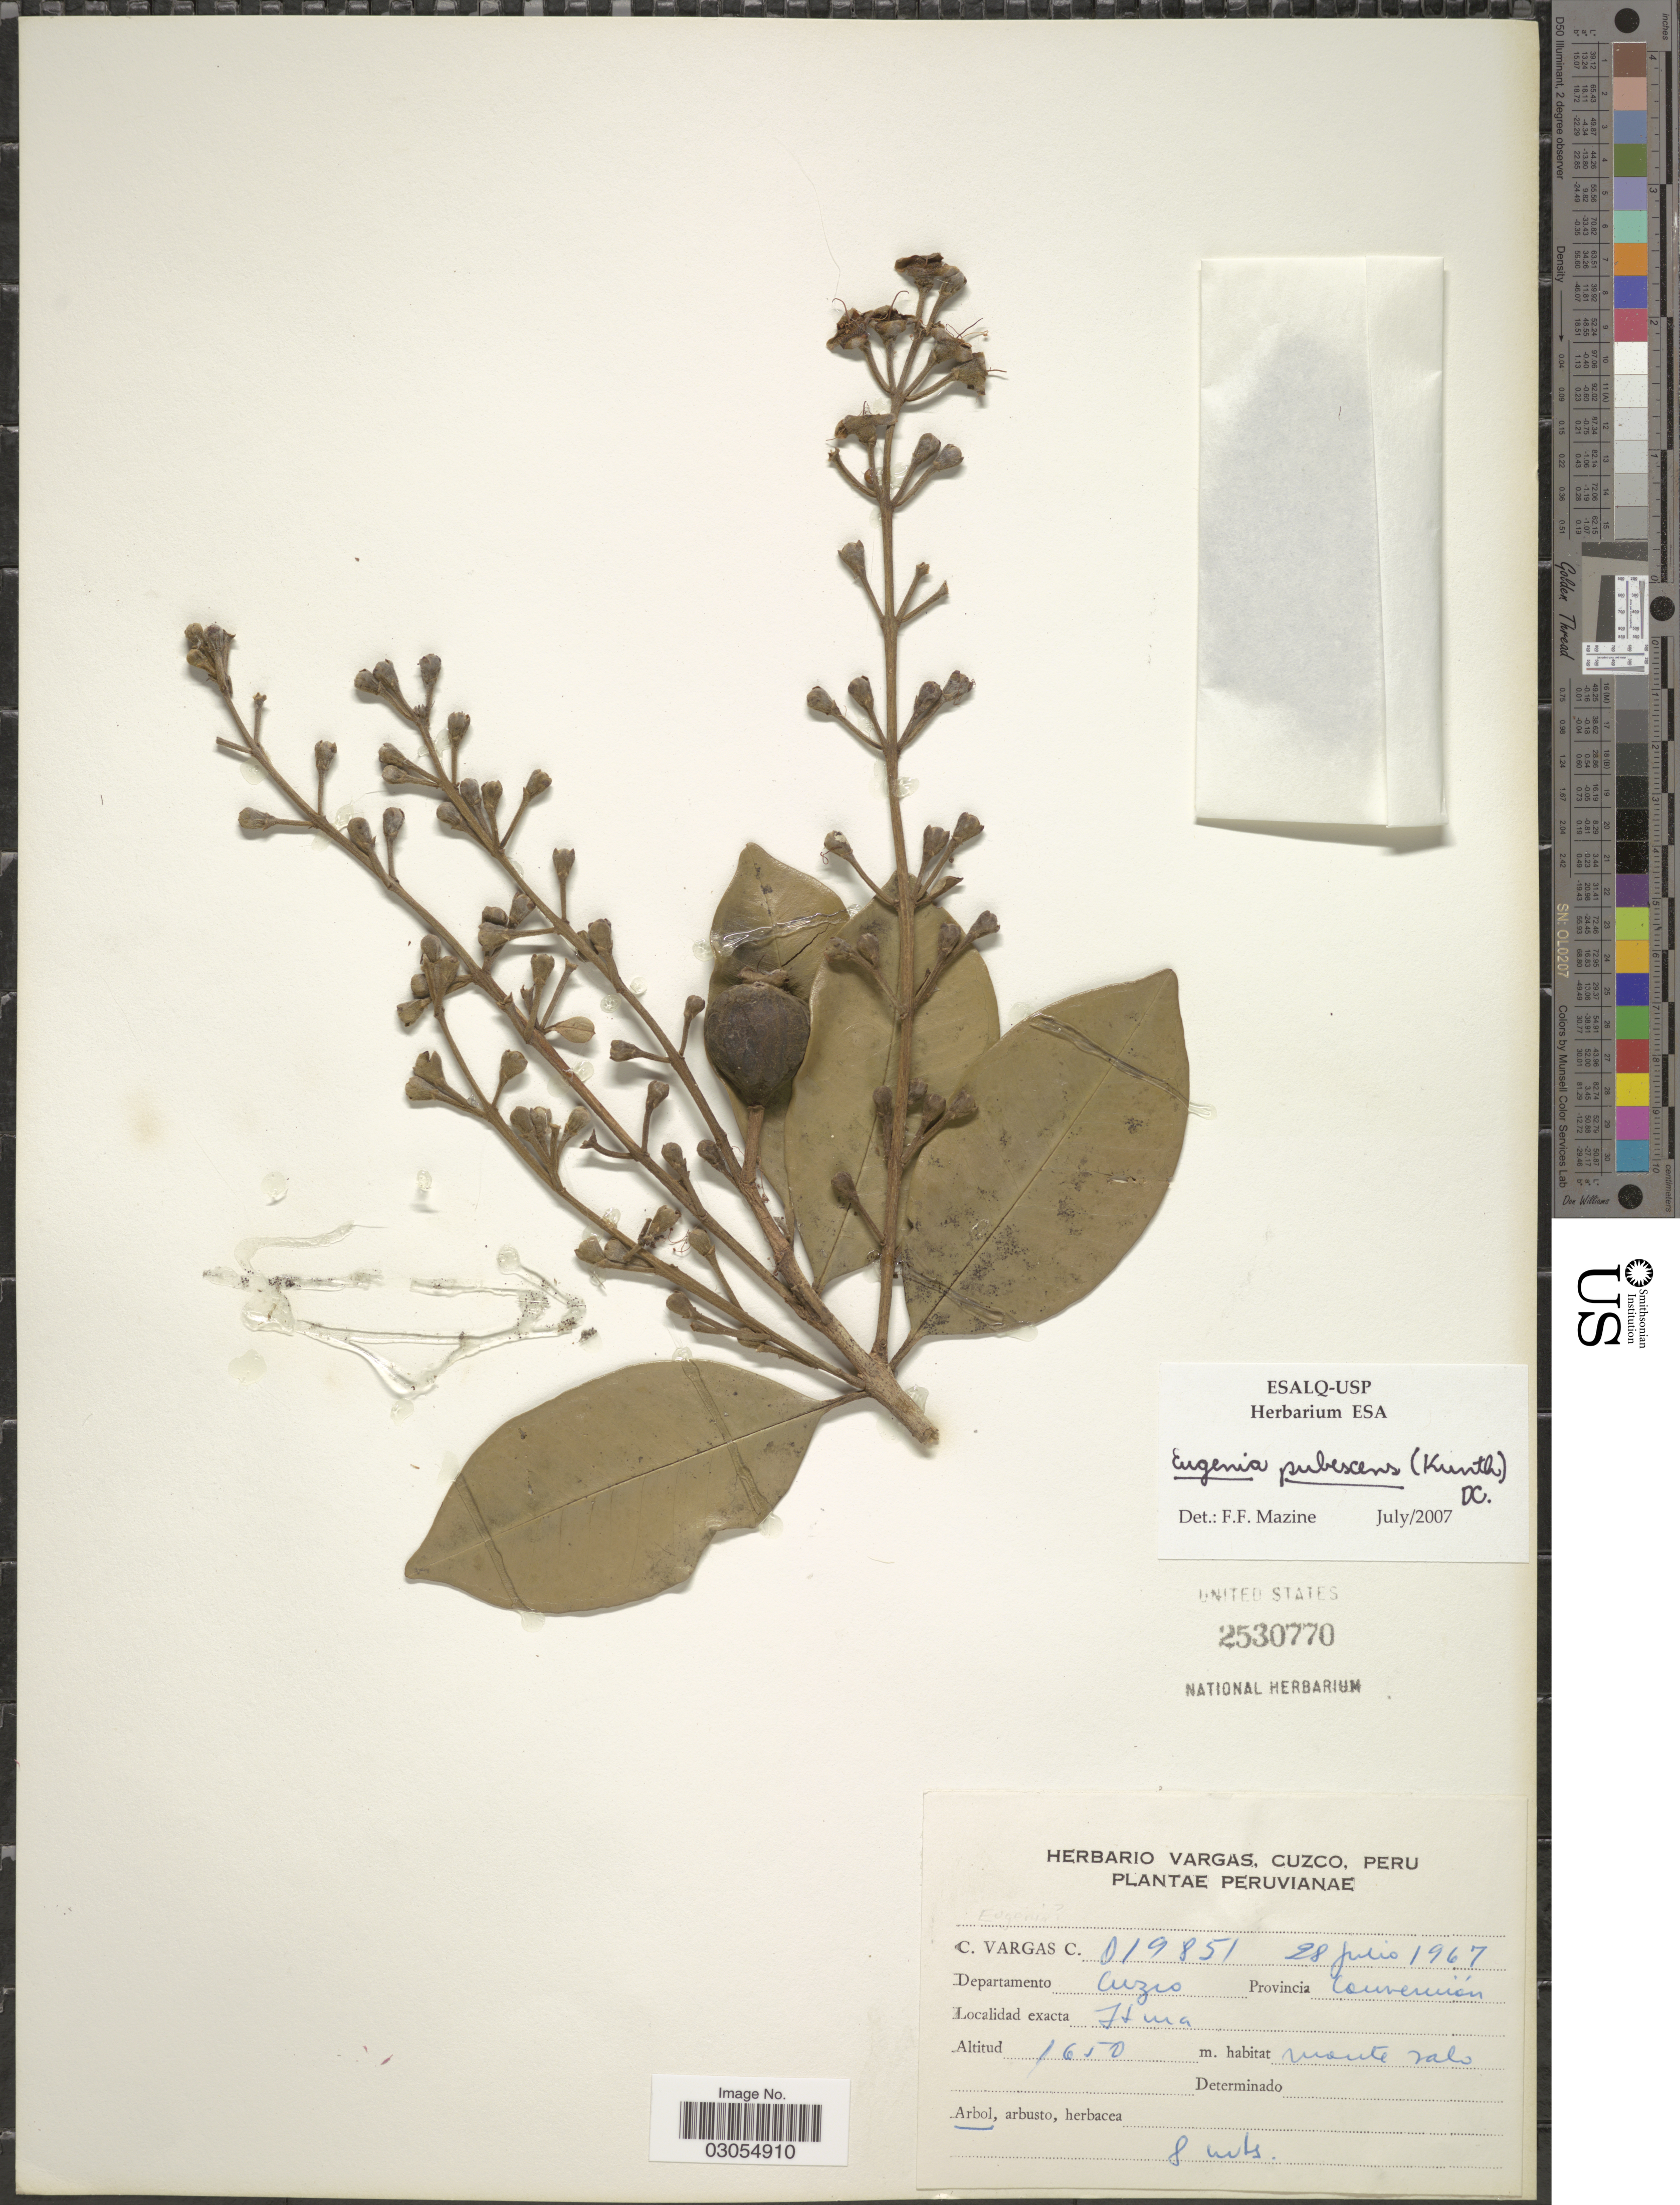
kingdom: Plantae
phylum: Tracheophyta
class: Magnoliopsida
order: Myrtales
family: Myrtaceae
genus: Eugenia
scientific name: Eugenia pubescens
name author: (Kunth) DC.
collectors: C. Vargas Calderón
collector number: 019851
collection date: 1967-07-28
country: Peru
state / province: Cusco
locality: Departamento Cuzco. Provincia Convención. Ituña.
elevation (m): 1650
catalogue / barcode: US 2530770